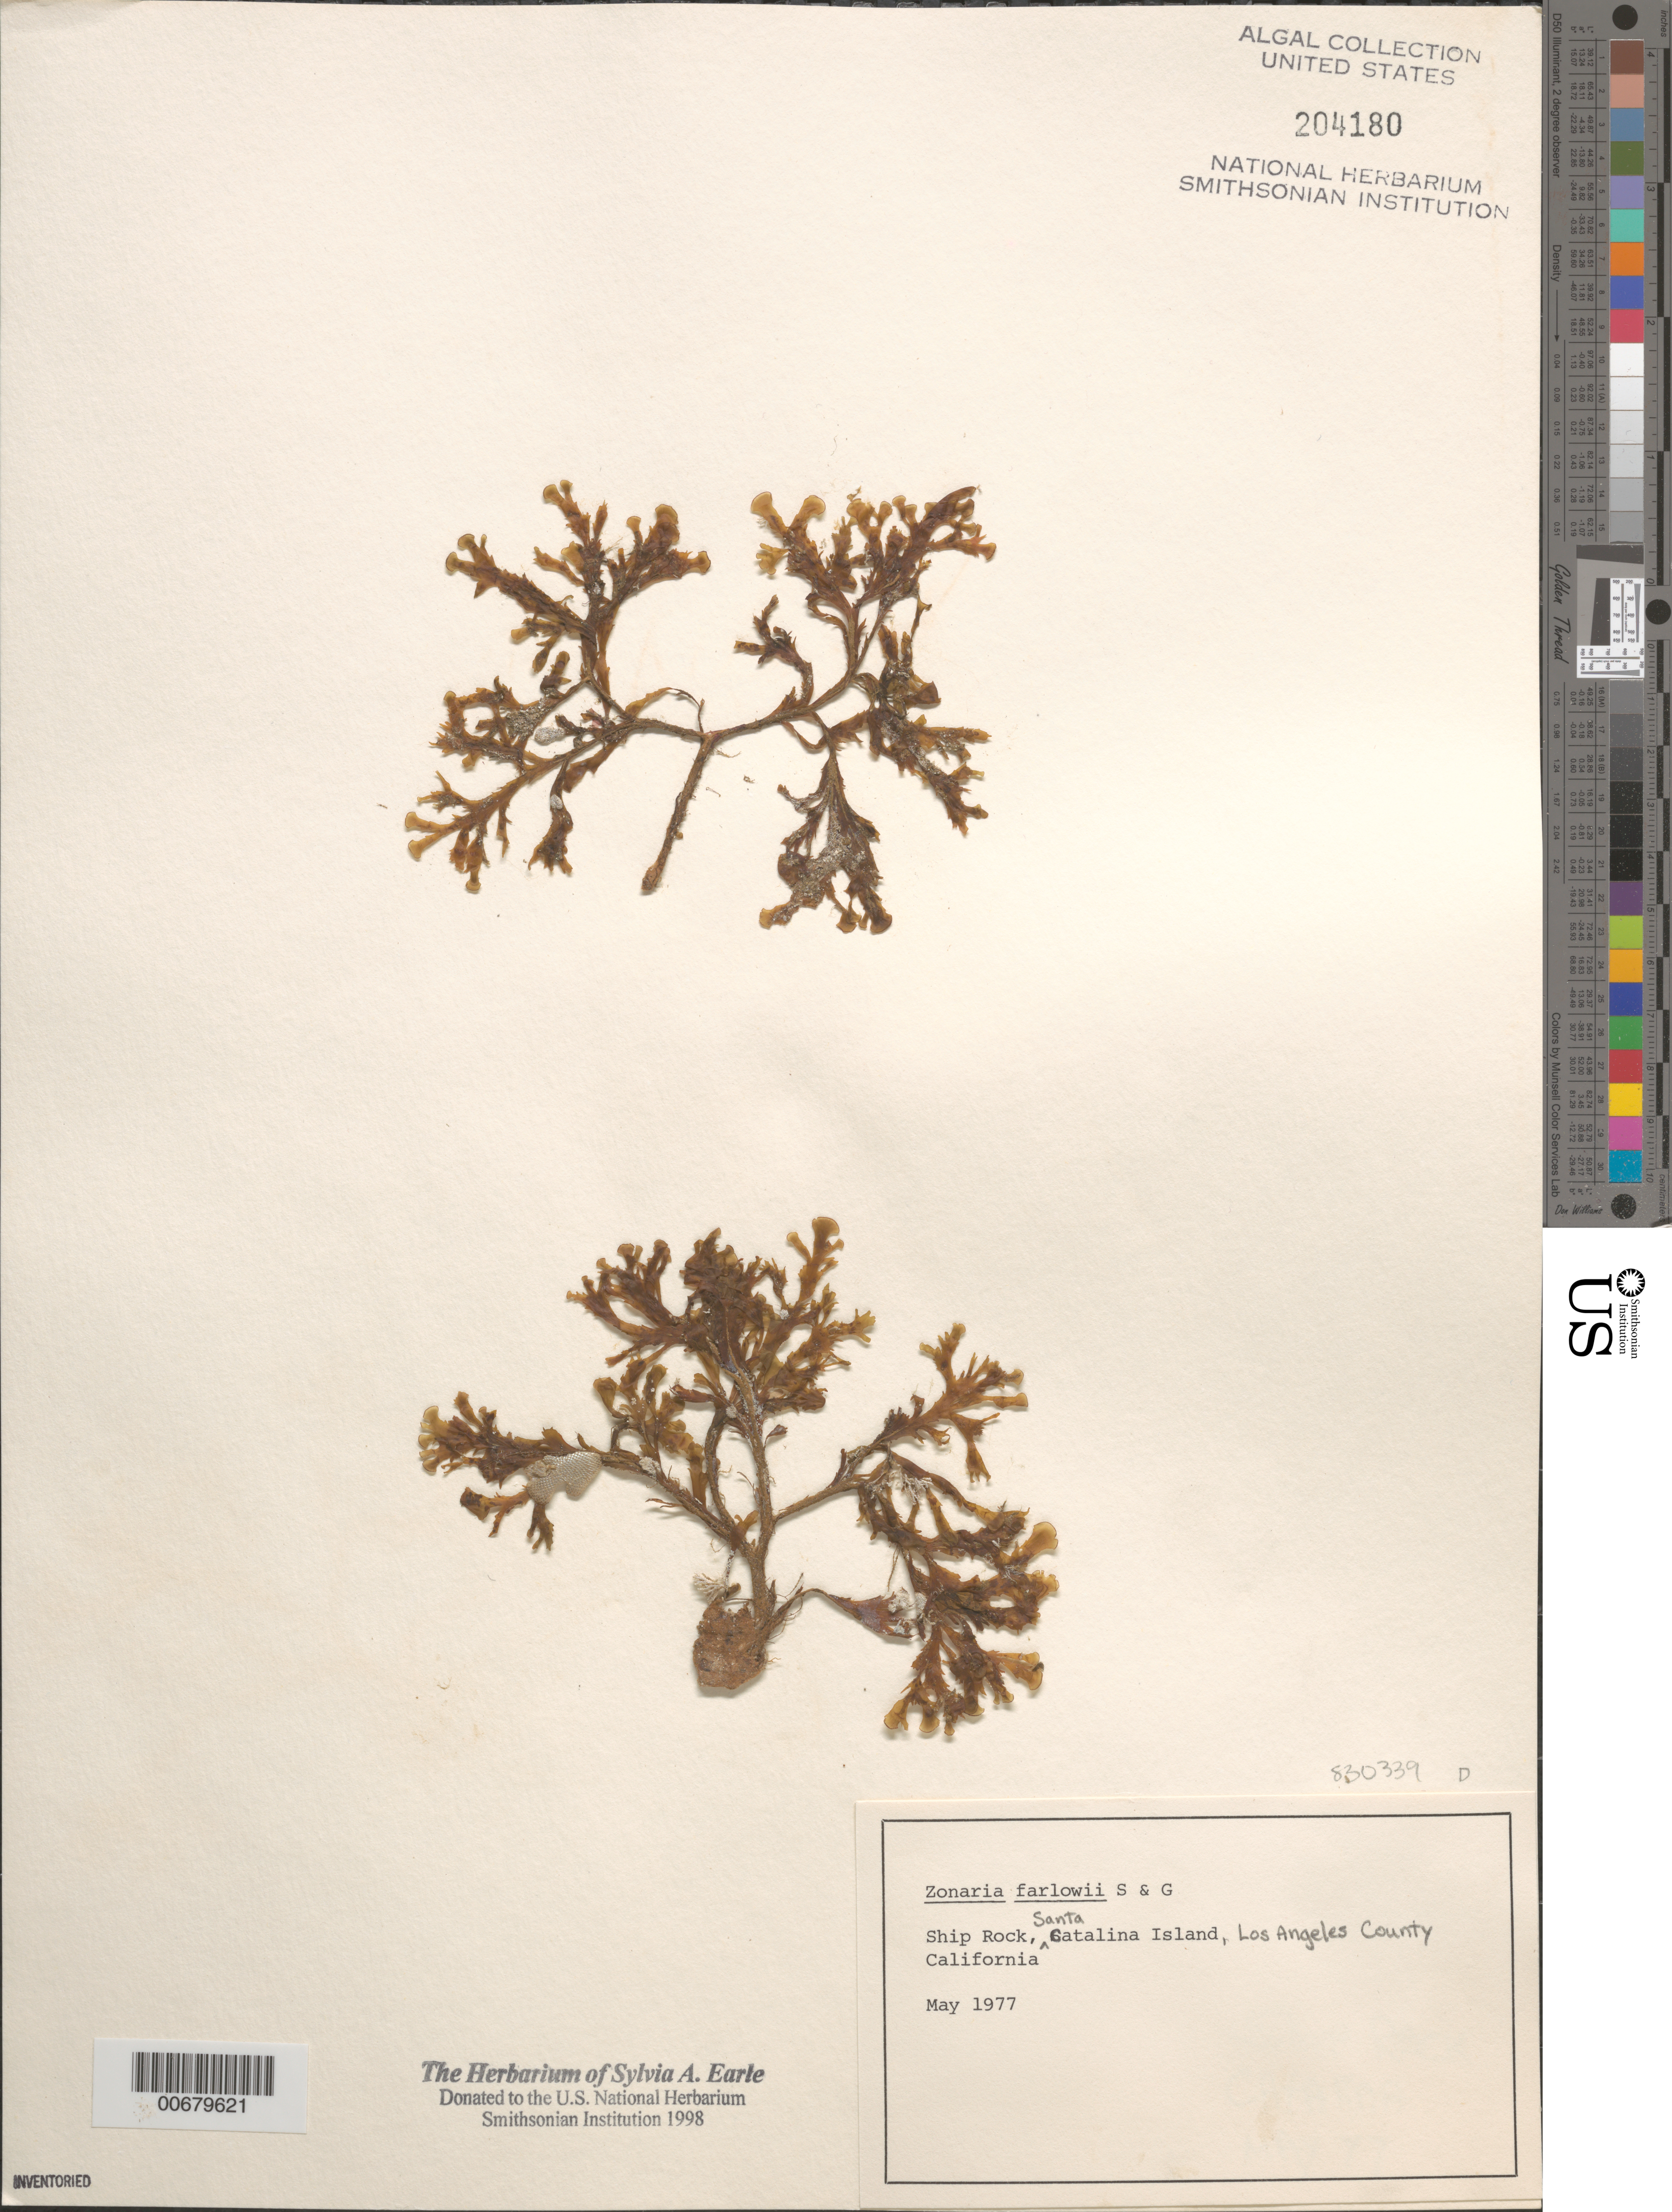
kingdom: Chromista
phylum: Ochrophyta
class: Phaeophyceae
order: Dictyotales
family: Dictyotaceae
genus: Zonaria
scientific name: Zonaria farlowii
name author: Setch. & N.L. Gardner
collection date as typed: May 1977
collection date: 1977-05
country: United States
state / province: California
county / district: Los Angeles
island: Santa Catalina Island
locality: Ship Rock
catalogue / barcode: US 204180